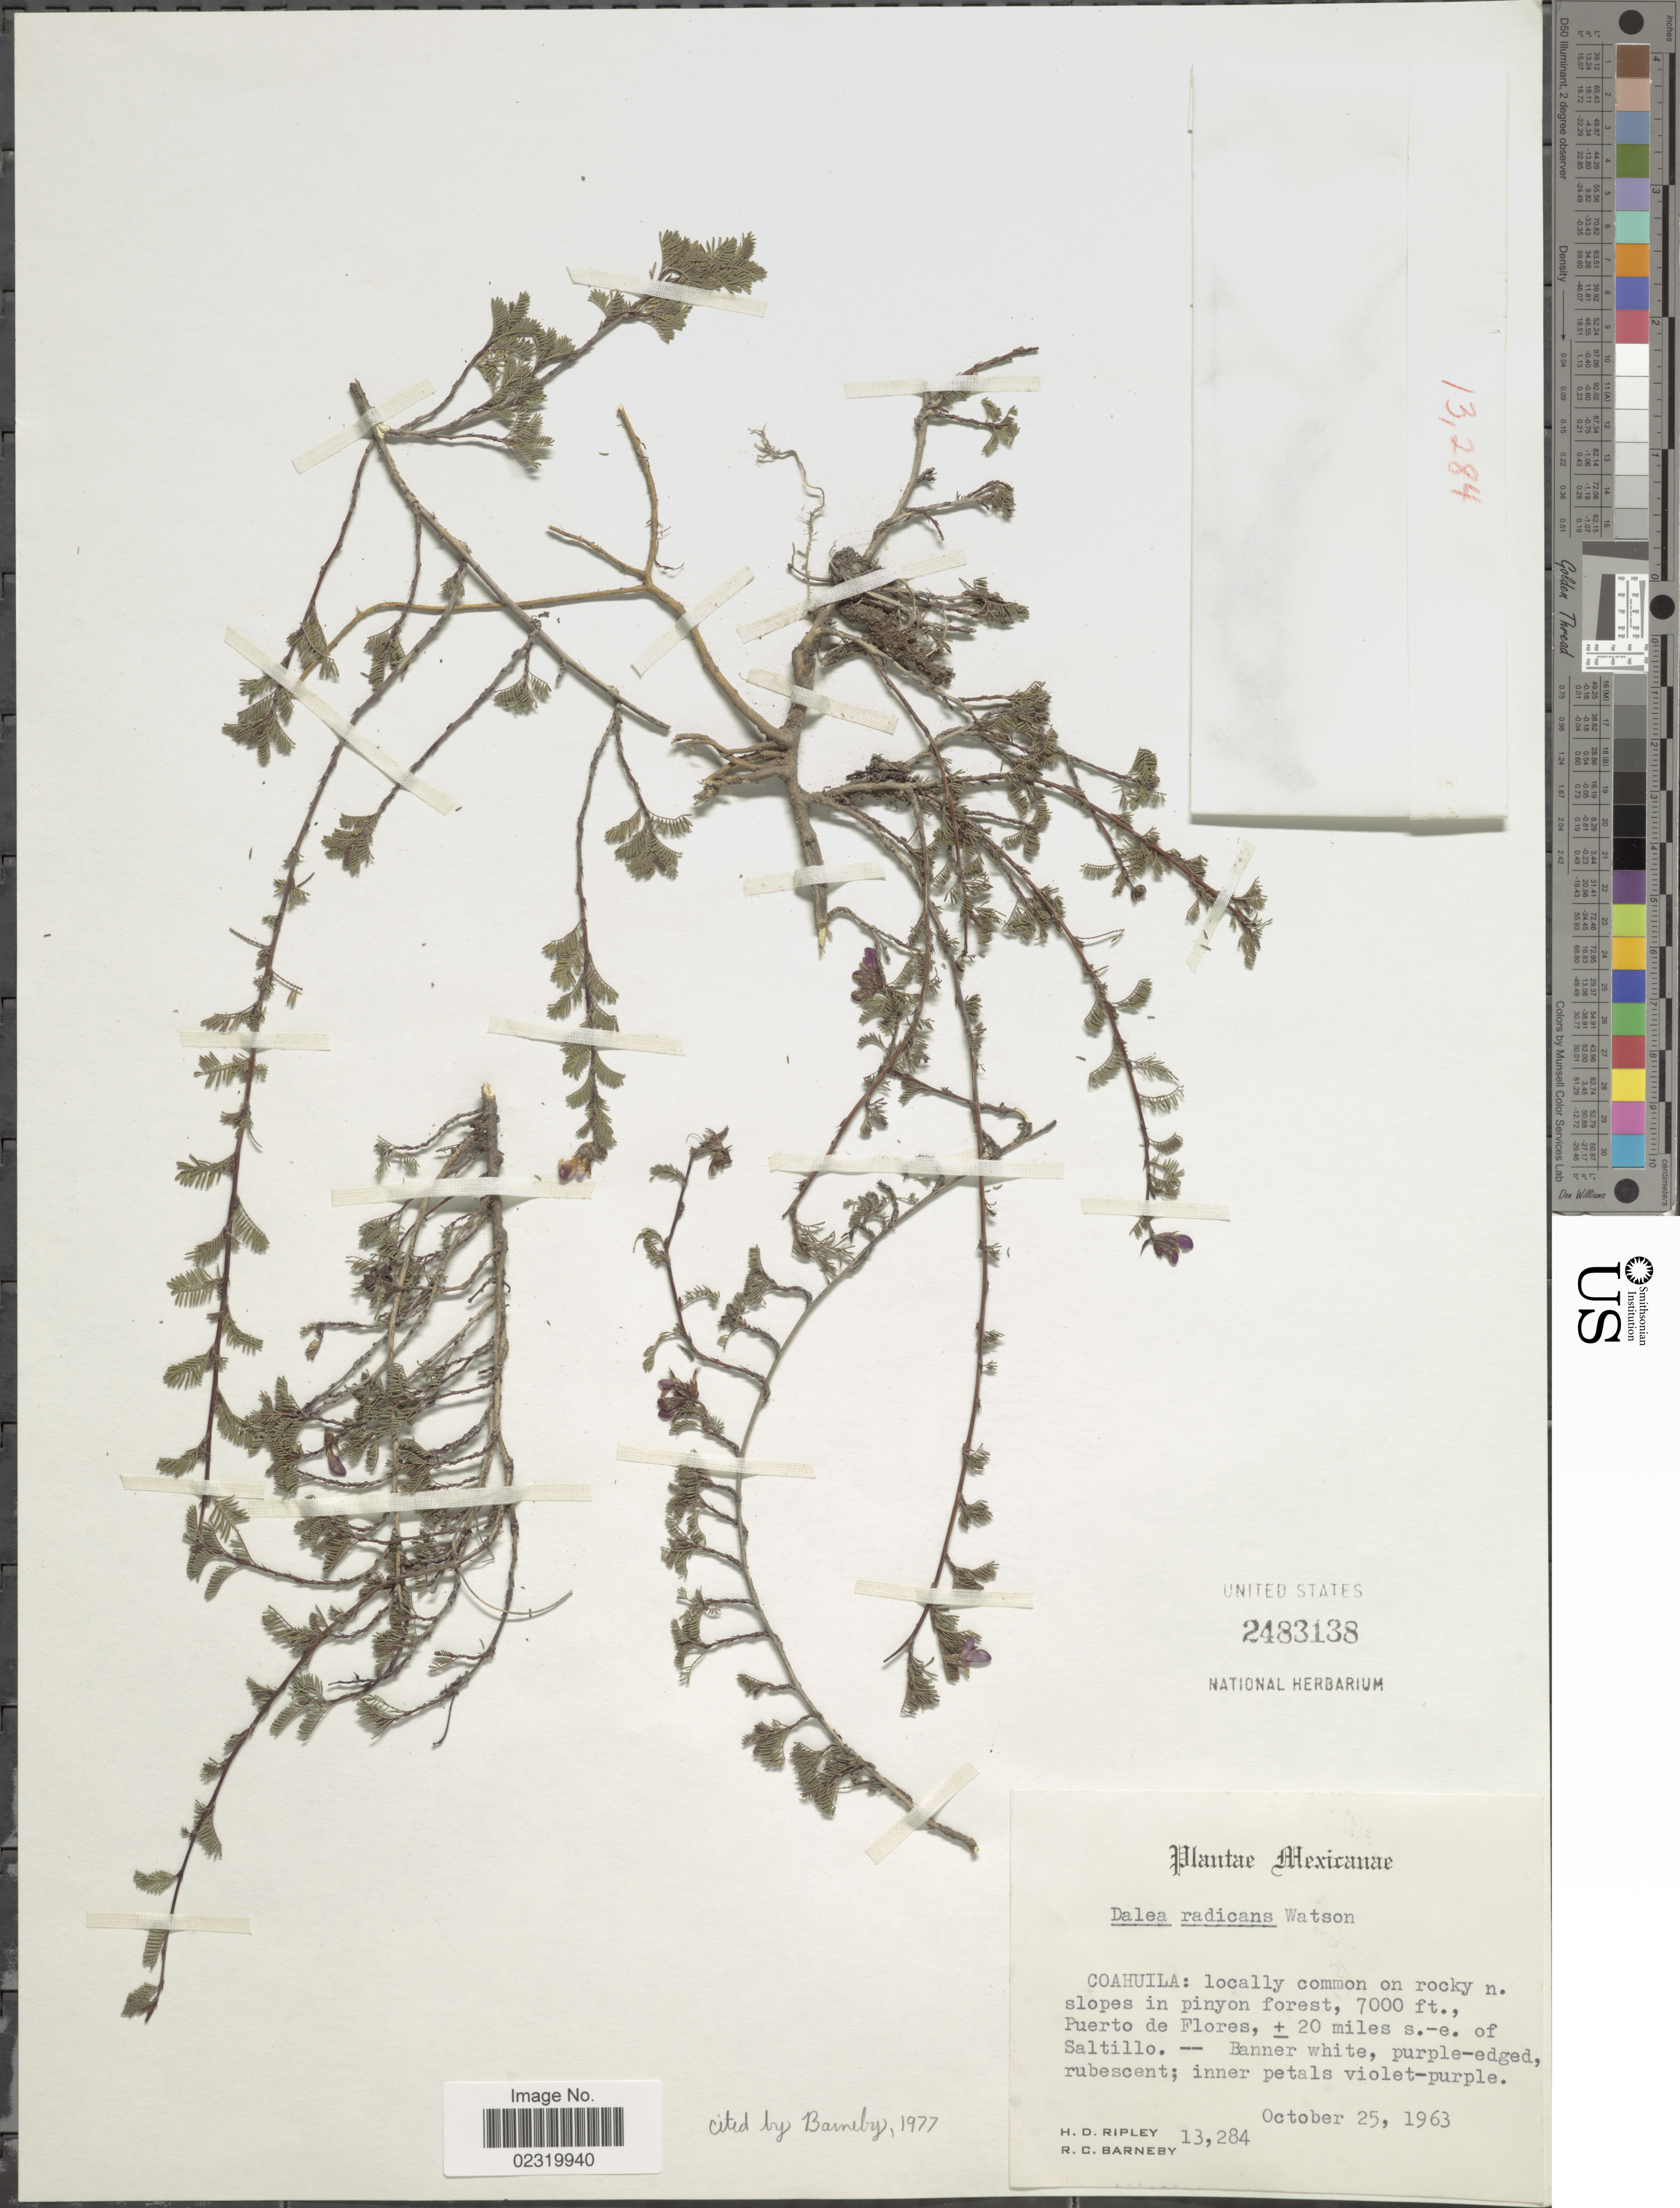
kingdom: Plantae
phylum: Tracheophyta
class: Magnoliopsida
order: Fabales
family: Fabaceae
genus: Dalea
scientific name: Dalea radicans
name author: S. Watson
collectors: H. Ripley & R. C. Barneby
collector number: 13284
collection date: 1963-10-25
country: Mexico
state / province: Coahuila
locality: Puerto de Flores, ± 20 miles s.-e. of Saltillo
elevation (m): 2134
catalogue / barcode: US 2483138